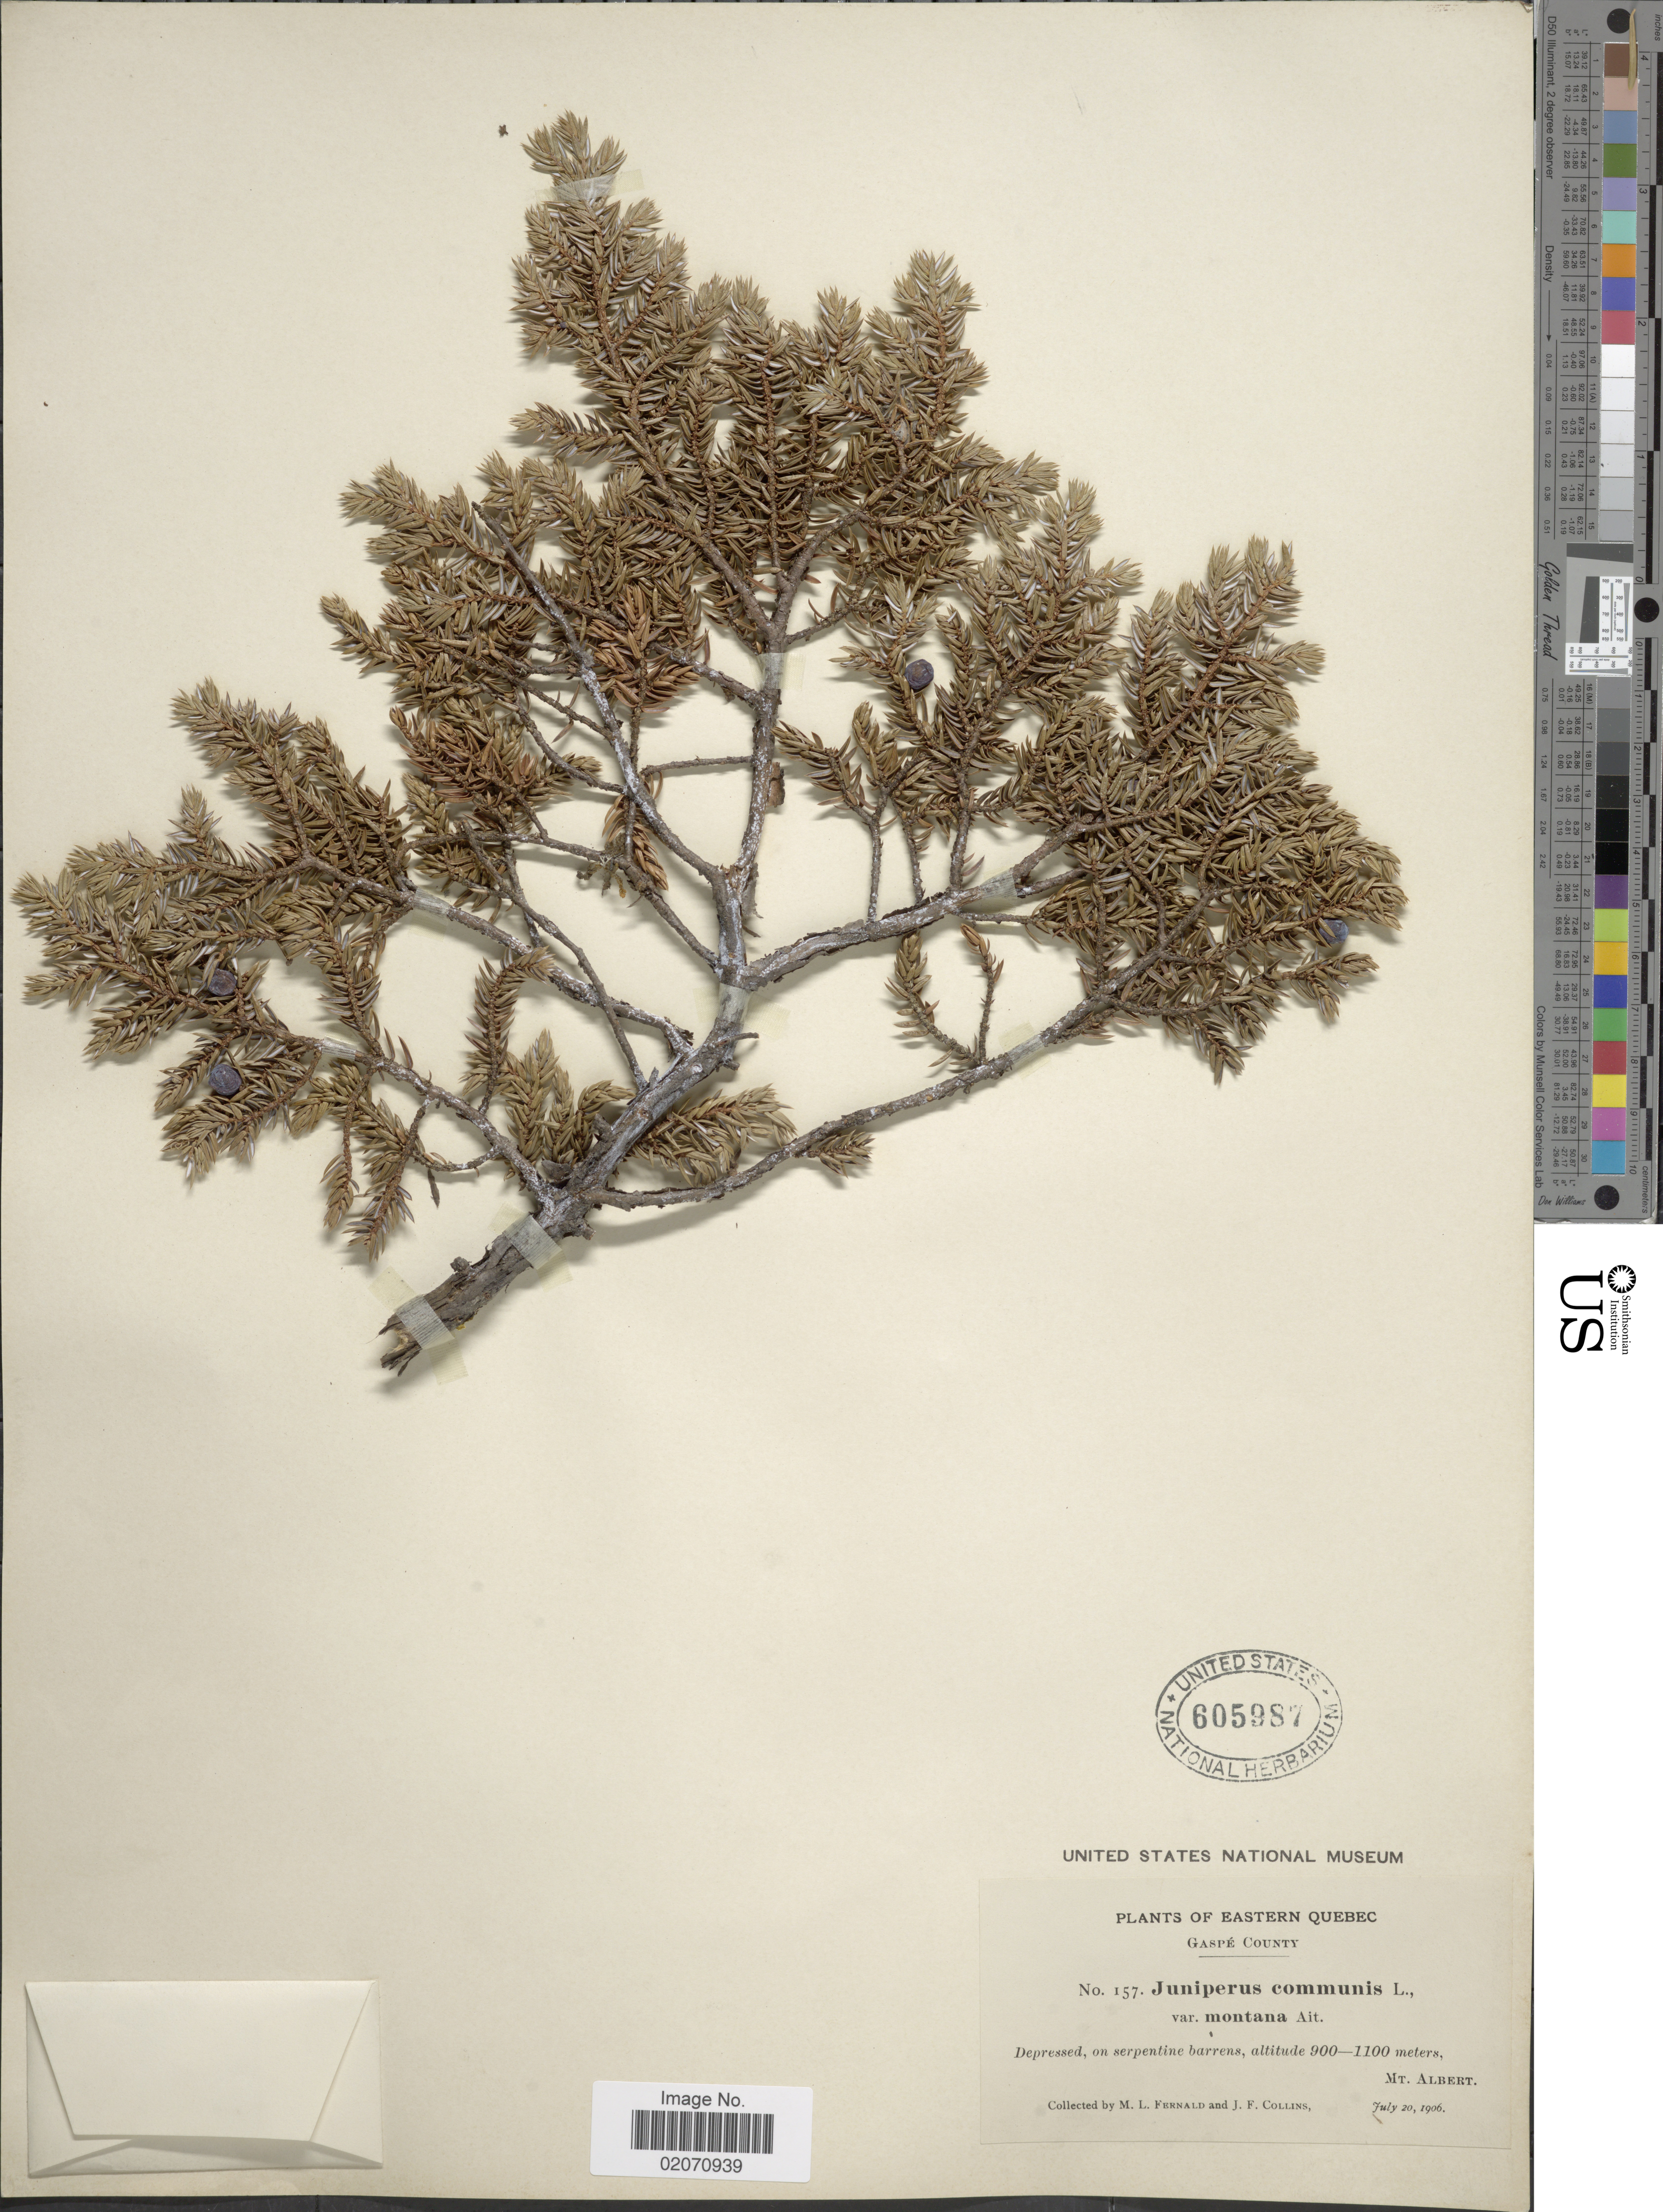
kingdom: Plantae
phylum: Tracheophyta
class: Pinopsida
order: Pinales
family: Cupressaceae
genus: Juniperus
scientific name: Juniperus communis subsp. nana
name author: (Willd.) Syme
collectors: M. L. Fernald & J. Collins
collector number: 157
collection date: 1906-07-20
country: Canada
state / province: Quebec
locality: Eastern Quebec, Gaspe County, Mt. Albert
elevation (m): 900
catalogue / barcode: US 605987